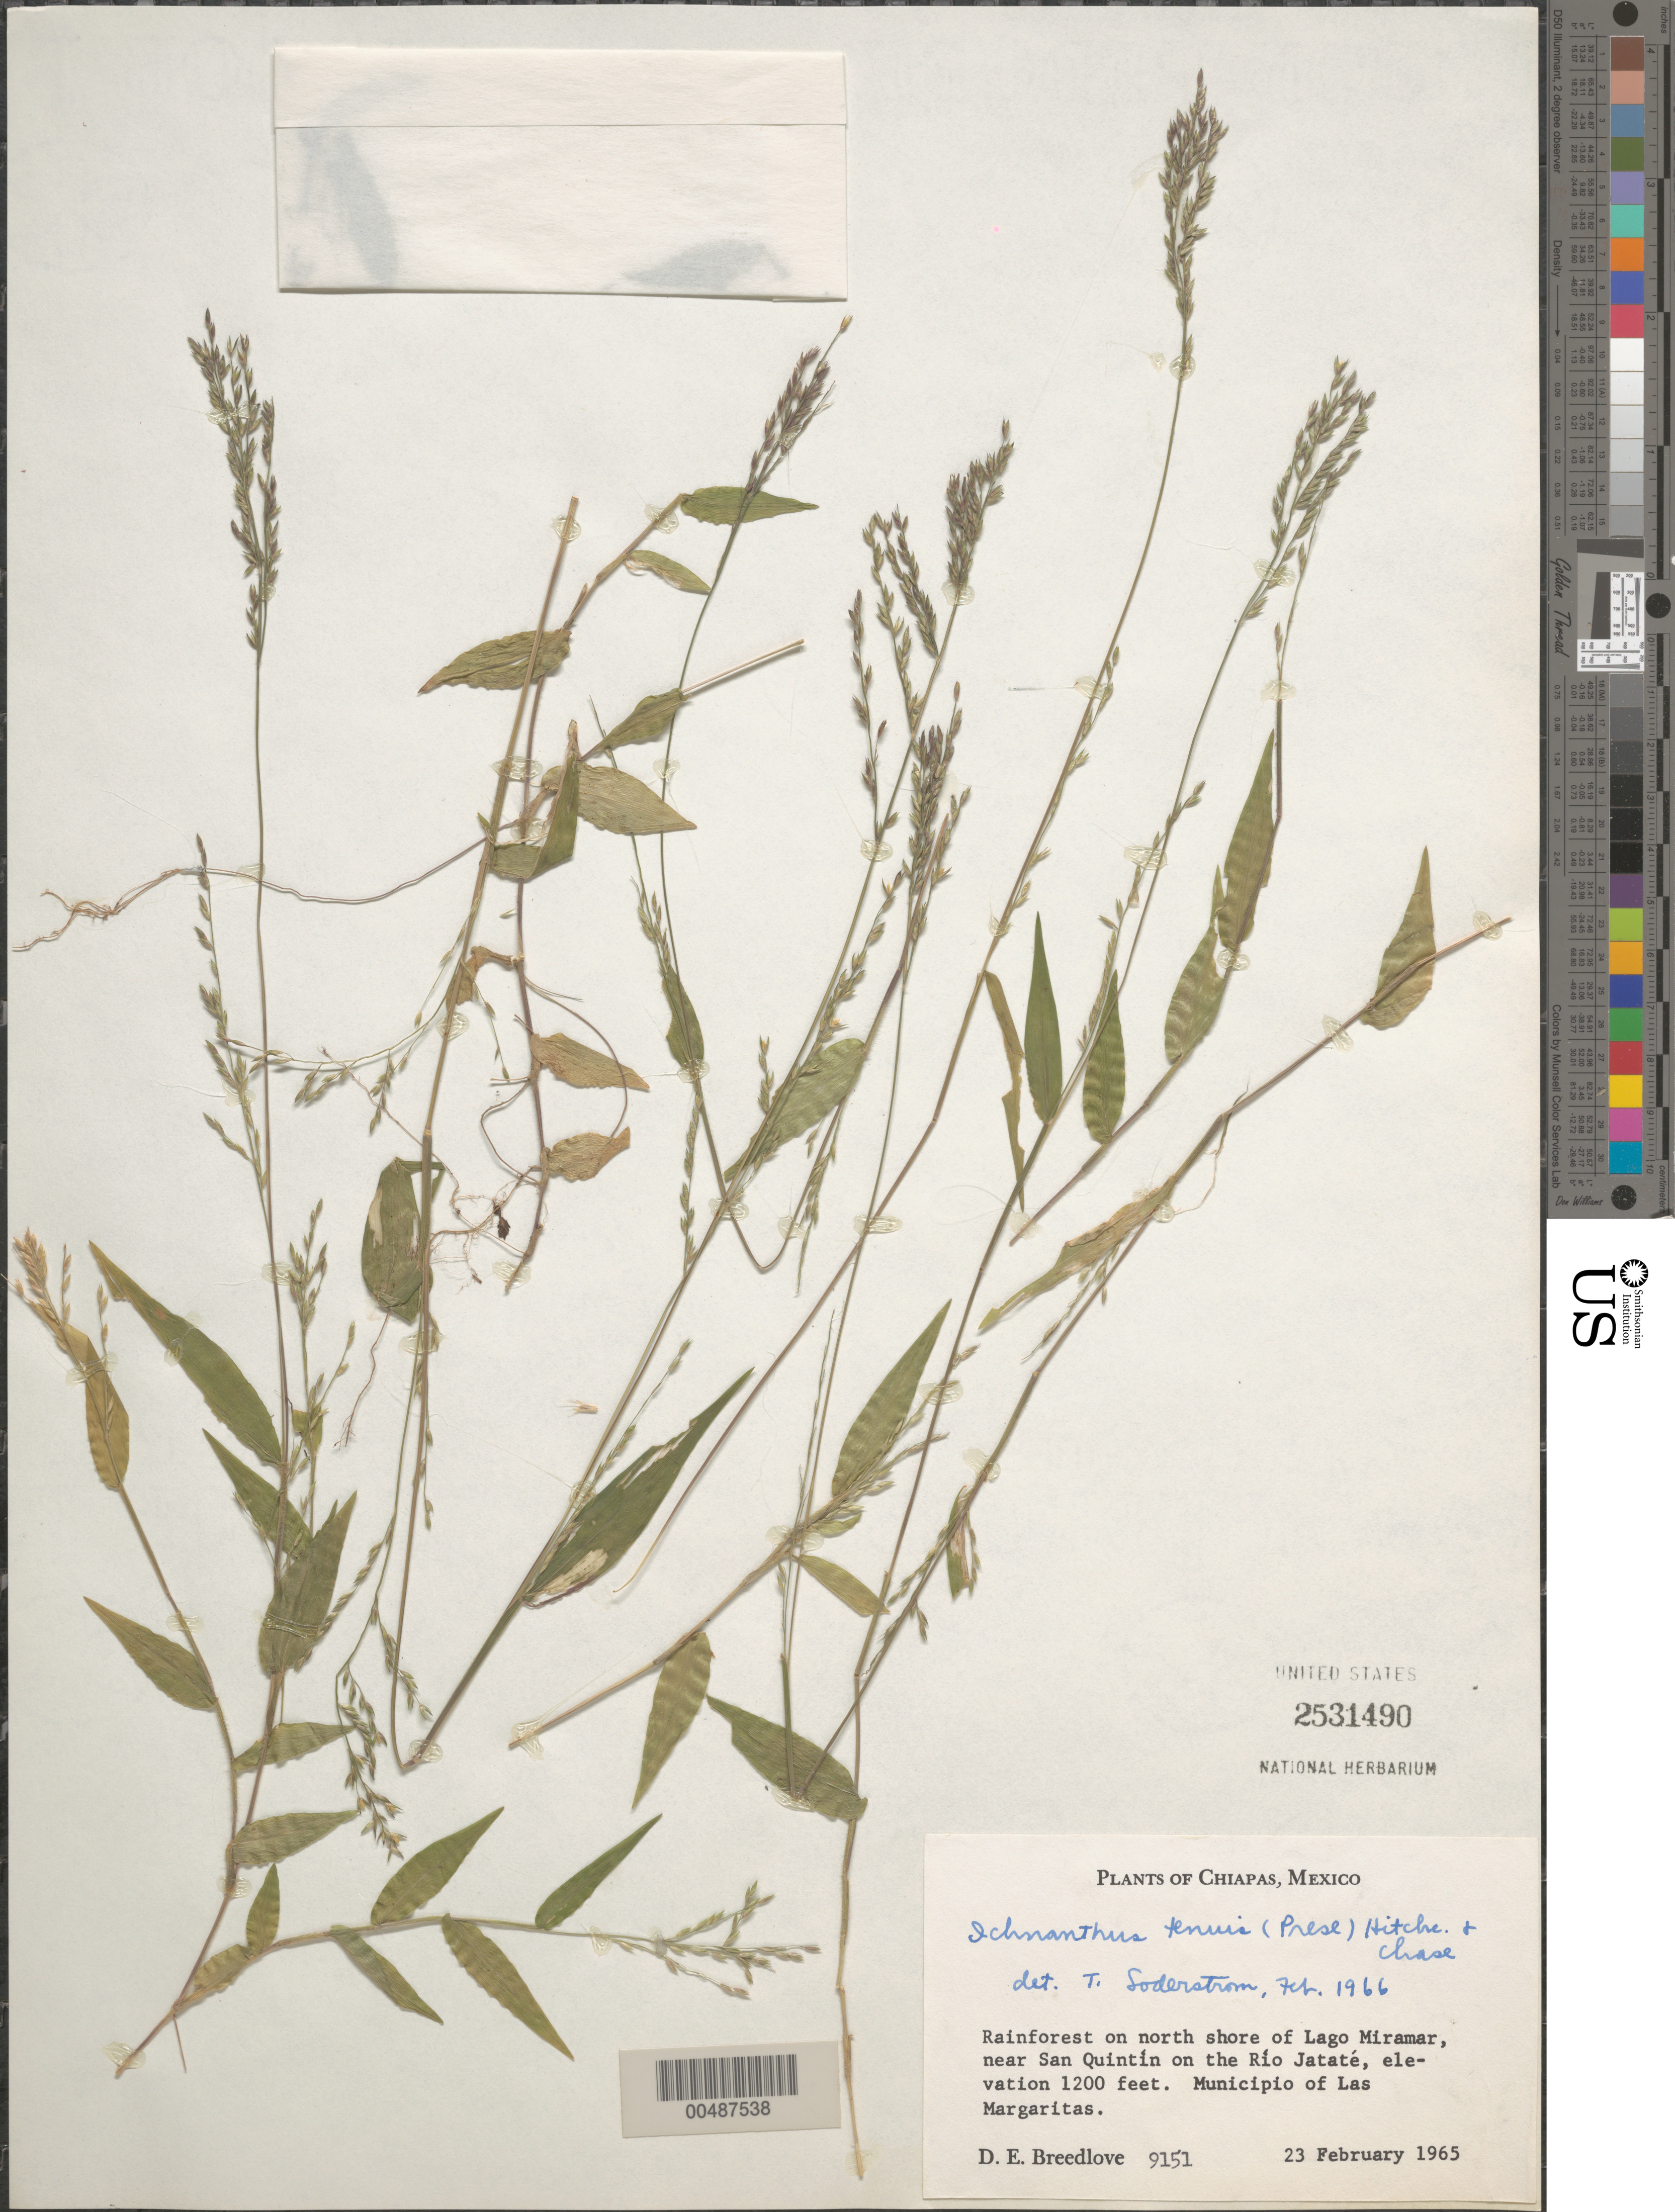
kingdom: Plantae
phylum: Tracheophyta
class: Liliopsida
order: Poales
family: Poaceae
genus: Ichnanthus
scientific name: Ichnanthus tenuis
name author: (J. Presl) Hitchc. & Chase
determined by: Soderstrom, T. R.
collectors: D. E. Breedlove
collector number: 9151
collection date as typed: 23 Feb 1965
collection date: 1965-02-23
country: Mexico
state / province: Chiapas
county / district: Las Margaritas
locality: On north shore of Lago Miramar, near San Quintin on the Rio Jatate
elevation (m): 366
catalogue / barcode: US 2531490